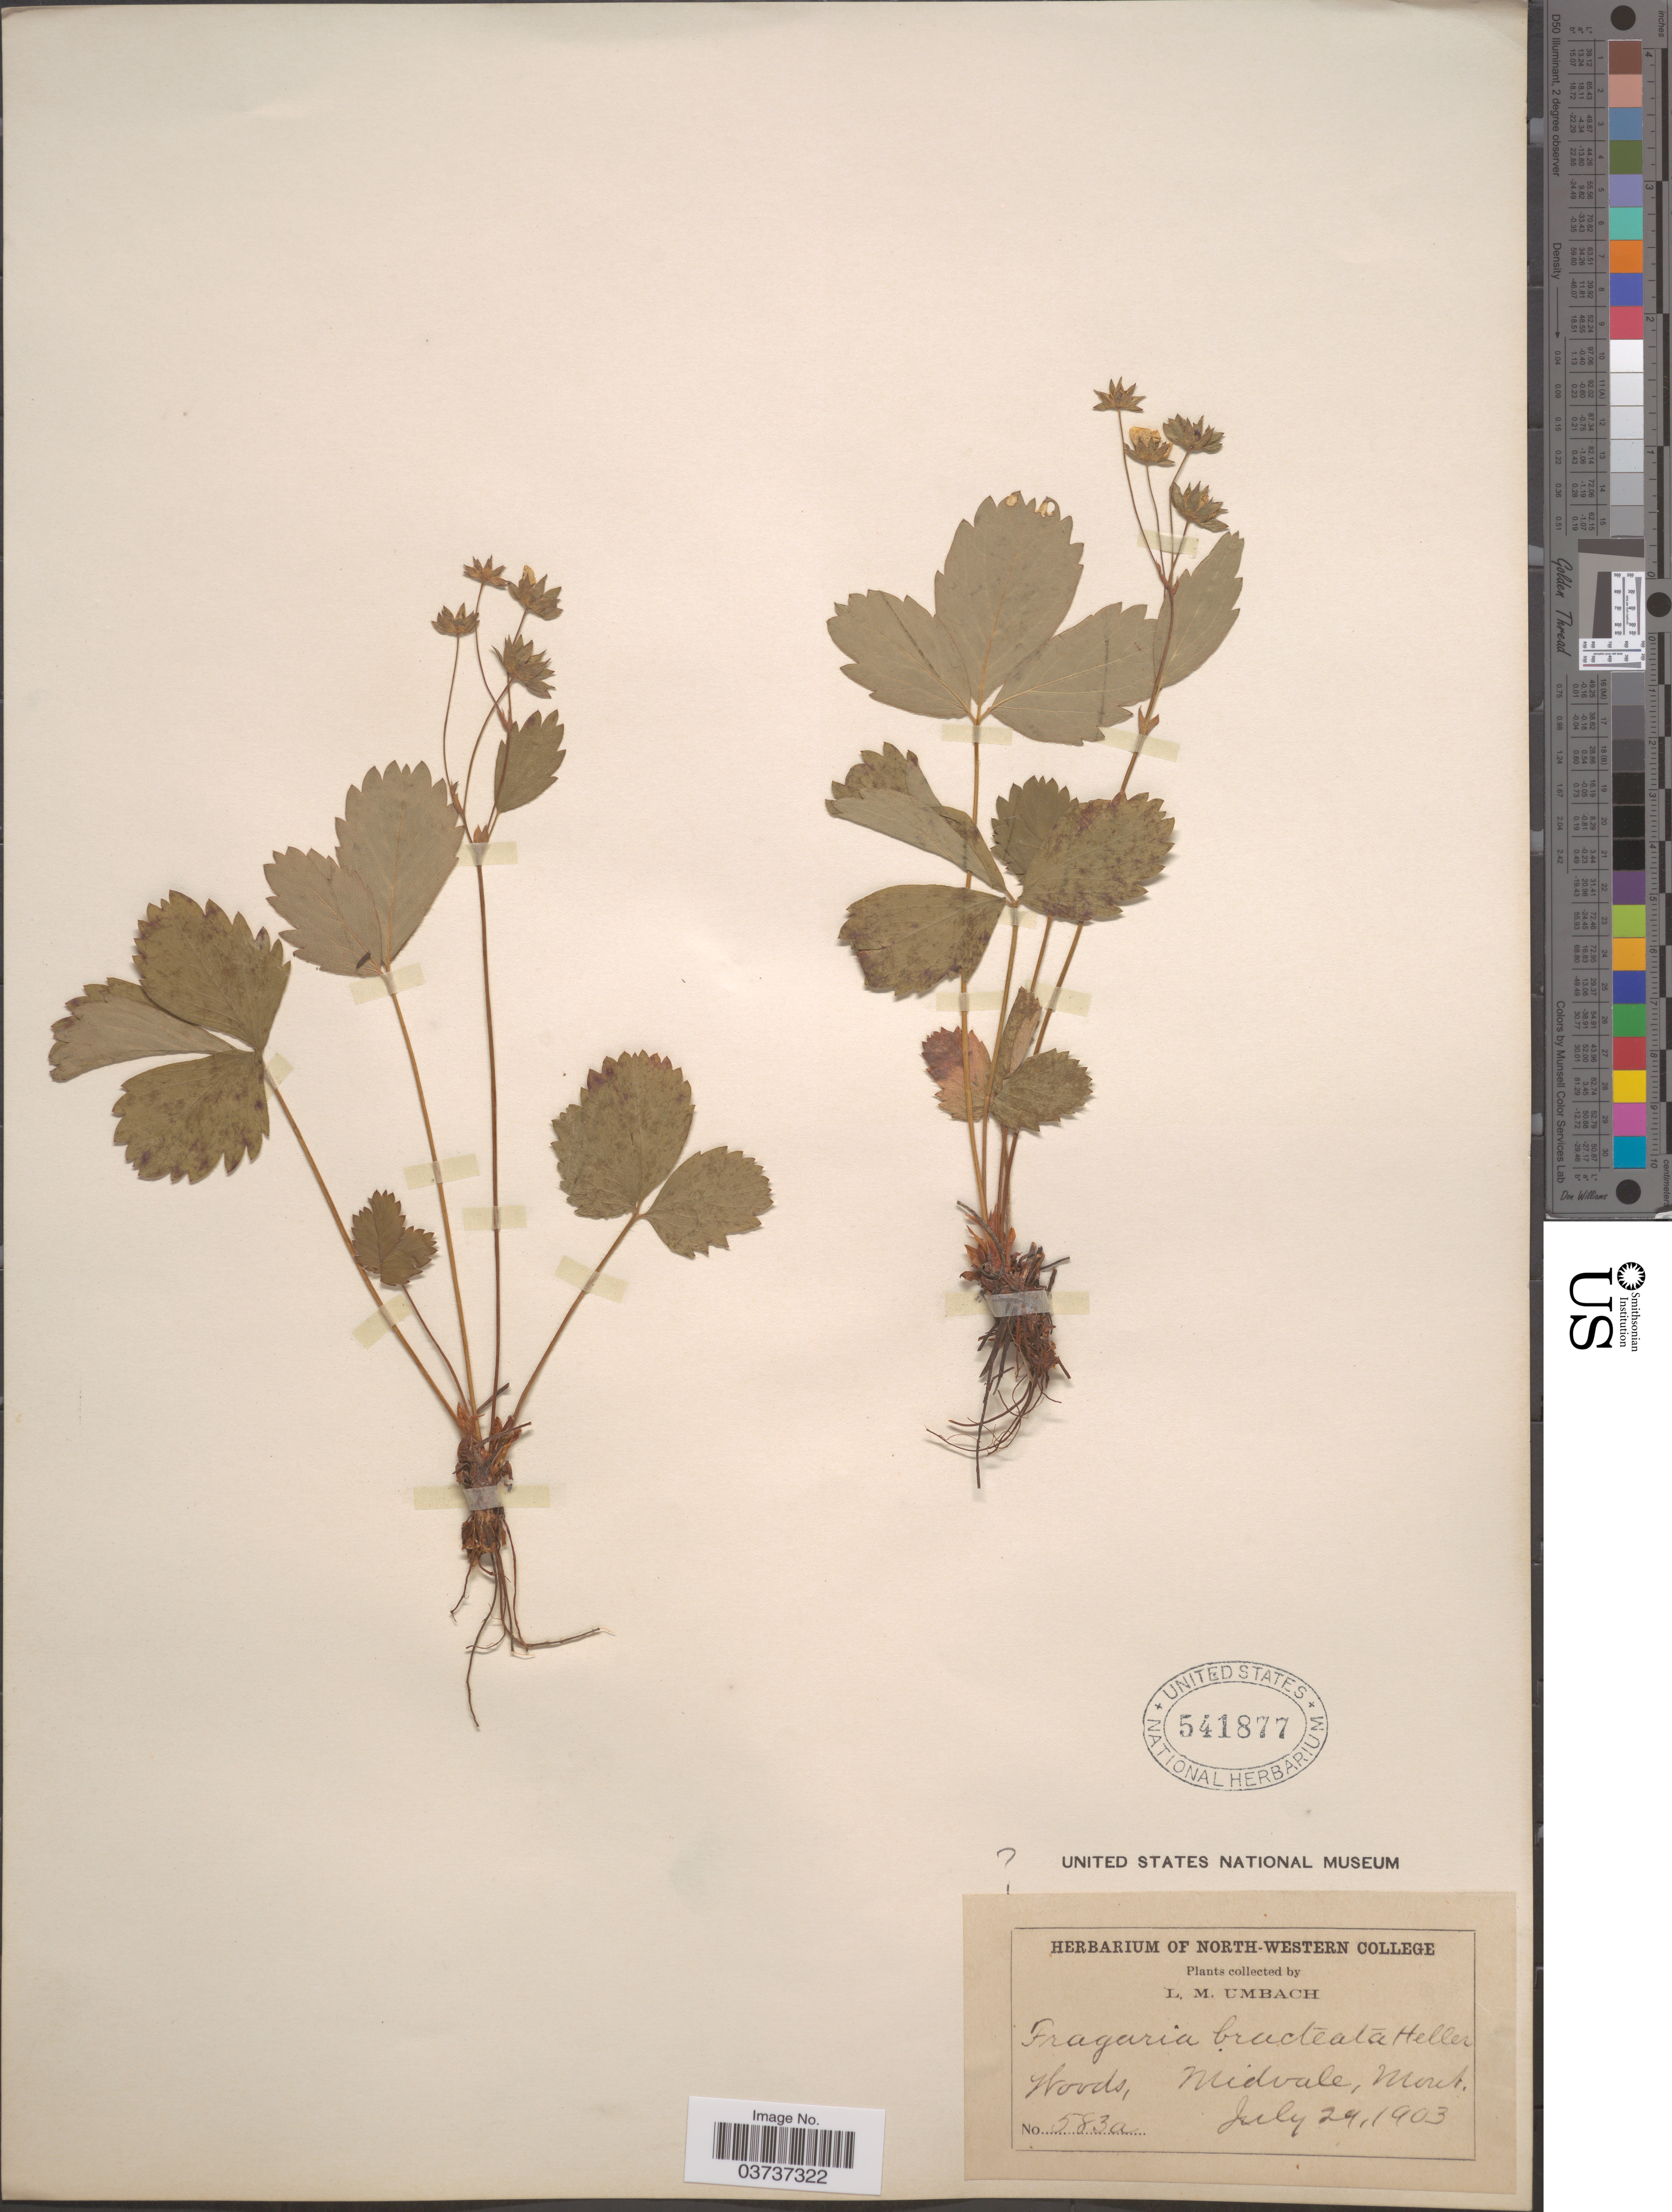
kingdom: Plantae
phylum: Tracheophyta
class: Magnoliopsida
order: Rosales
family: Rosaceae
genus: Fragaria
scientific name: Fragaria vesca subsp. bracteata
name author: L.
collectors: L. M. Umbach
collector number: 583a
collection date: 1903-07-29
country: United States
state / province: Montana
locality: Midvale.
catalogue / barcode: US 541877